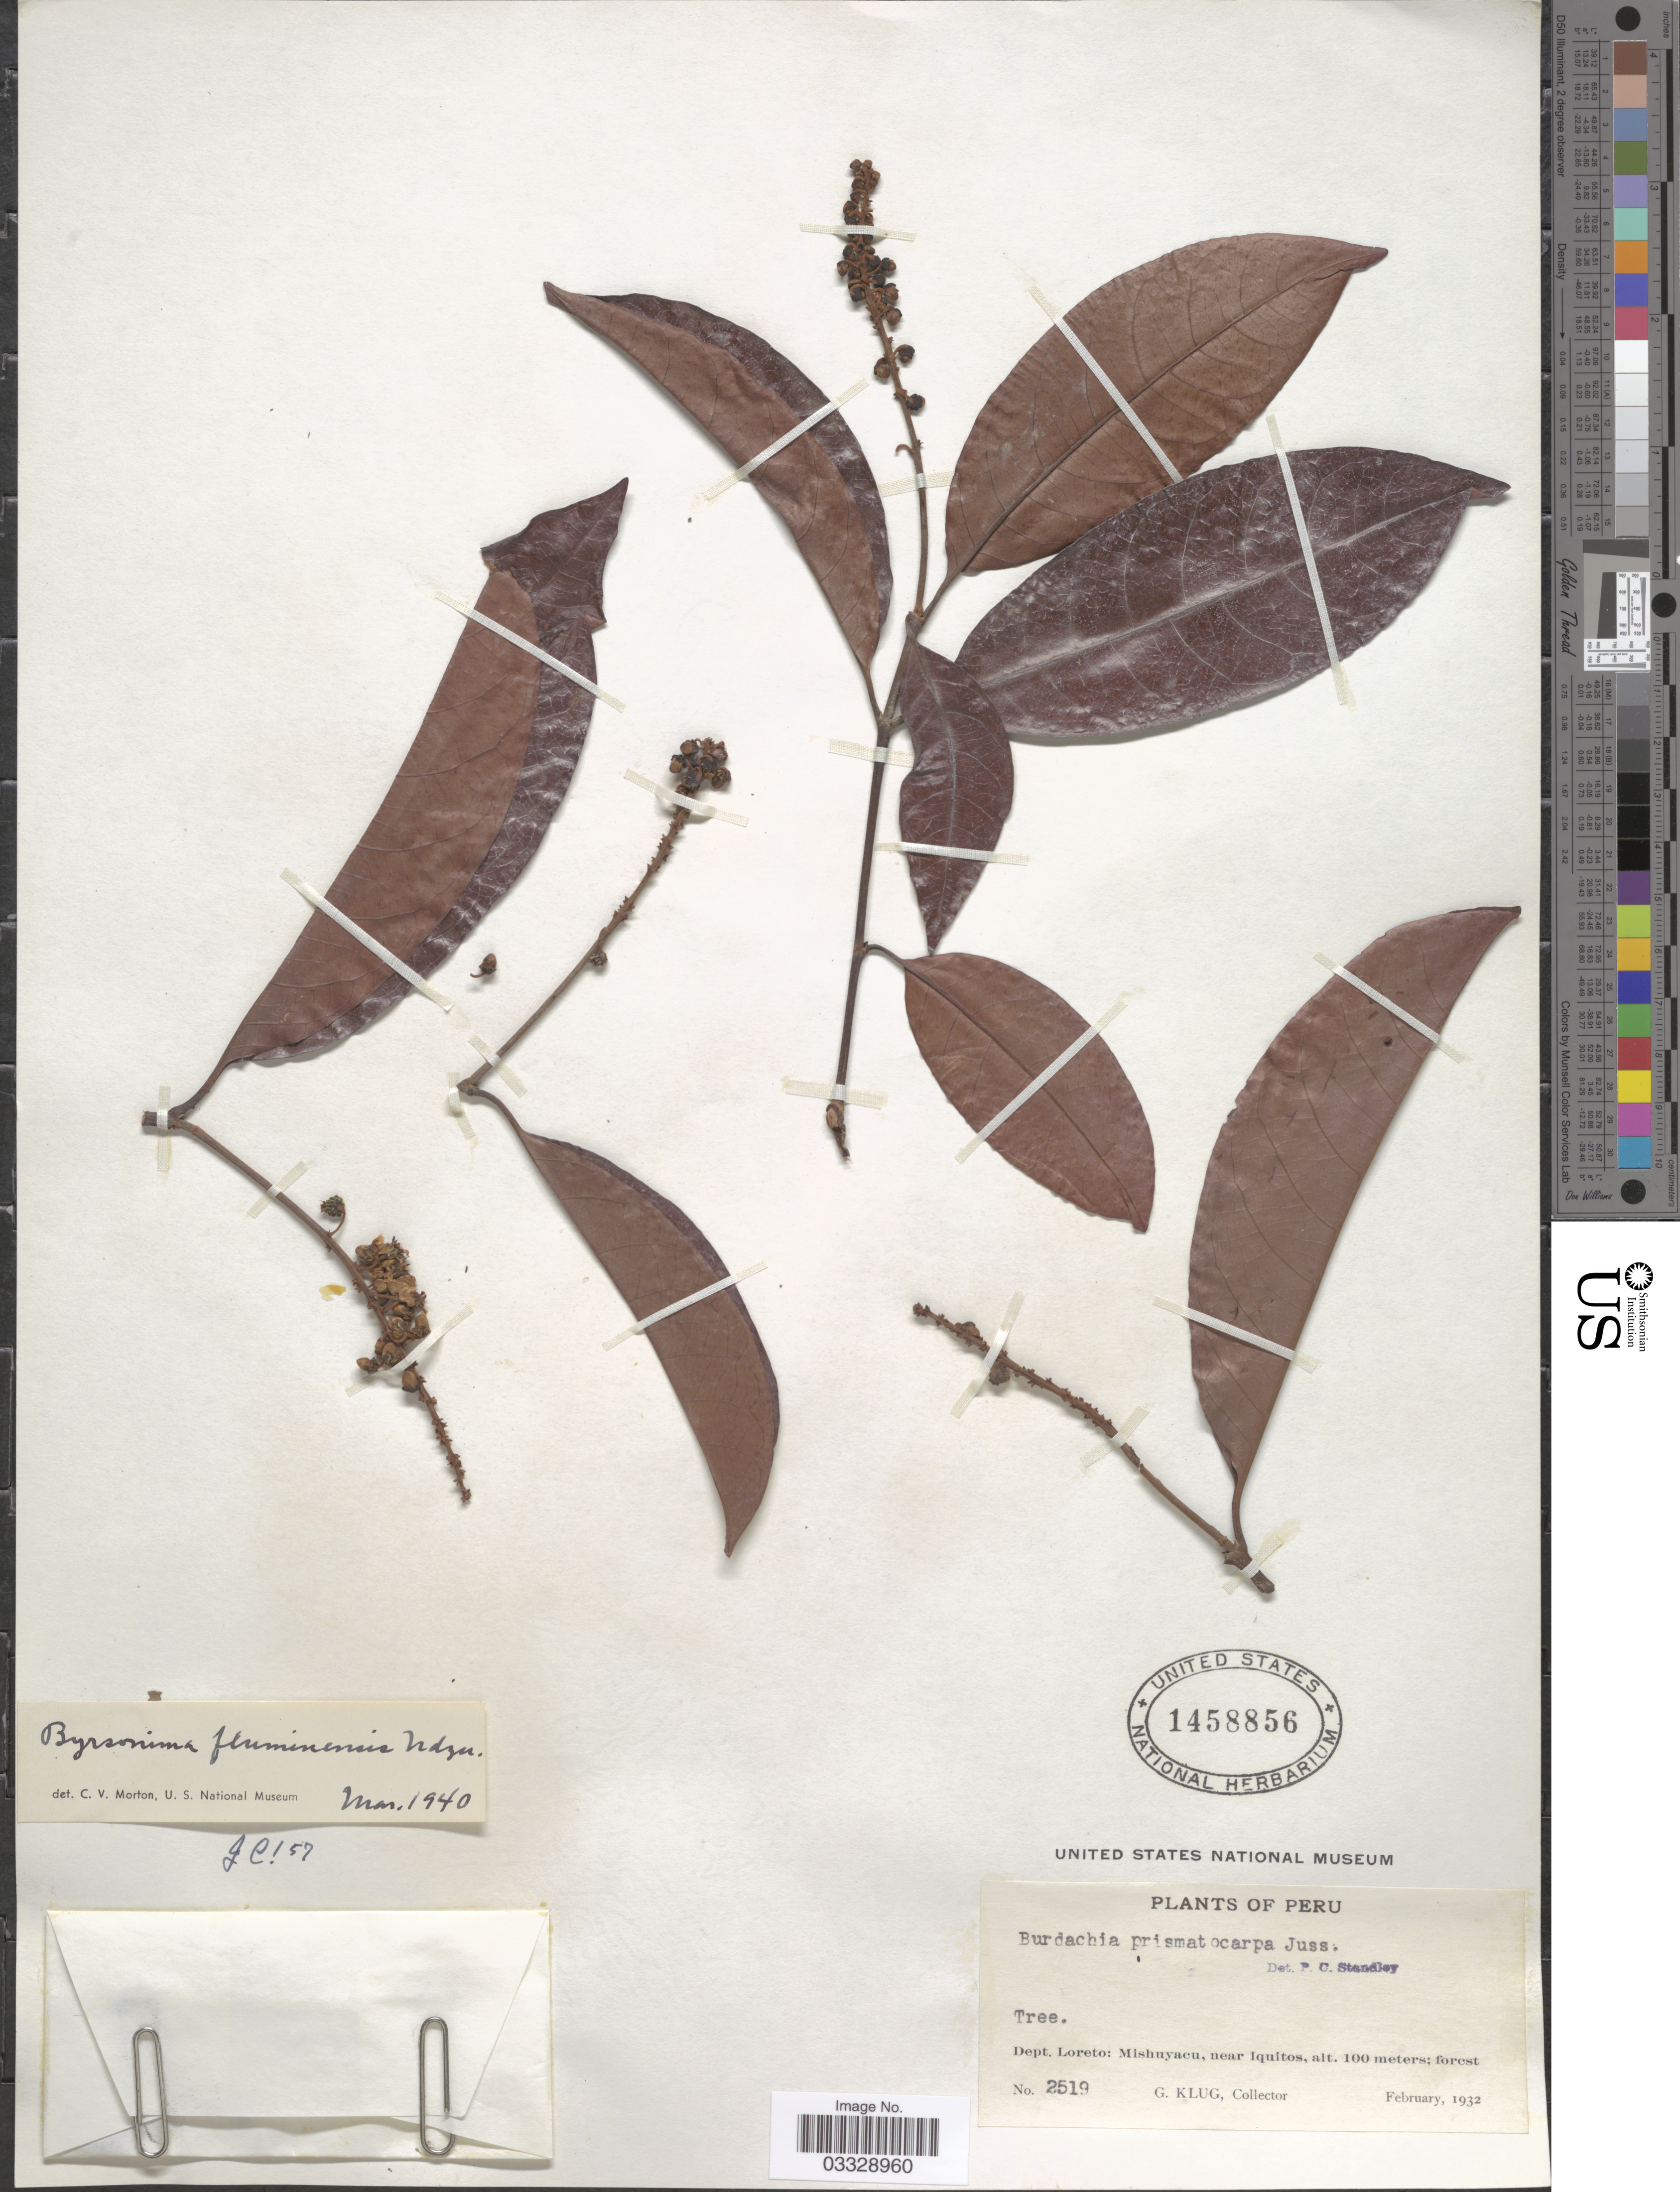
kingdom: Plantae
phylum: Tracheophyta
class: Magnoliopsida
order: Malpighiales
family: Malpighiaceae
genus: Byrsonima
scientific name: Byrsonima fluminensis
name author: Nied.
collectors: G. Klug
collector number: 2519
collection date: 1932-02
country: Peru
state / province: Loreto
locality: Dept. Loreto: Mishuyacu, near Iquitos.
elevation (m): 100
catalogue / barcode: US 1458856